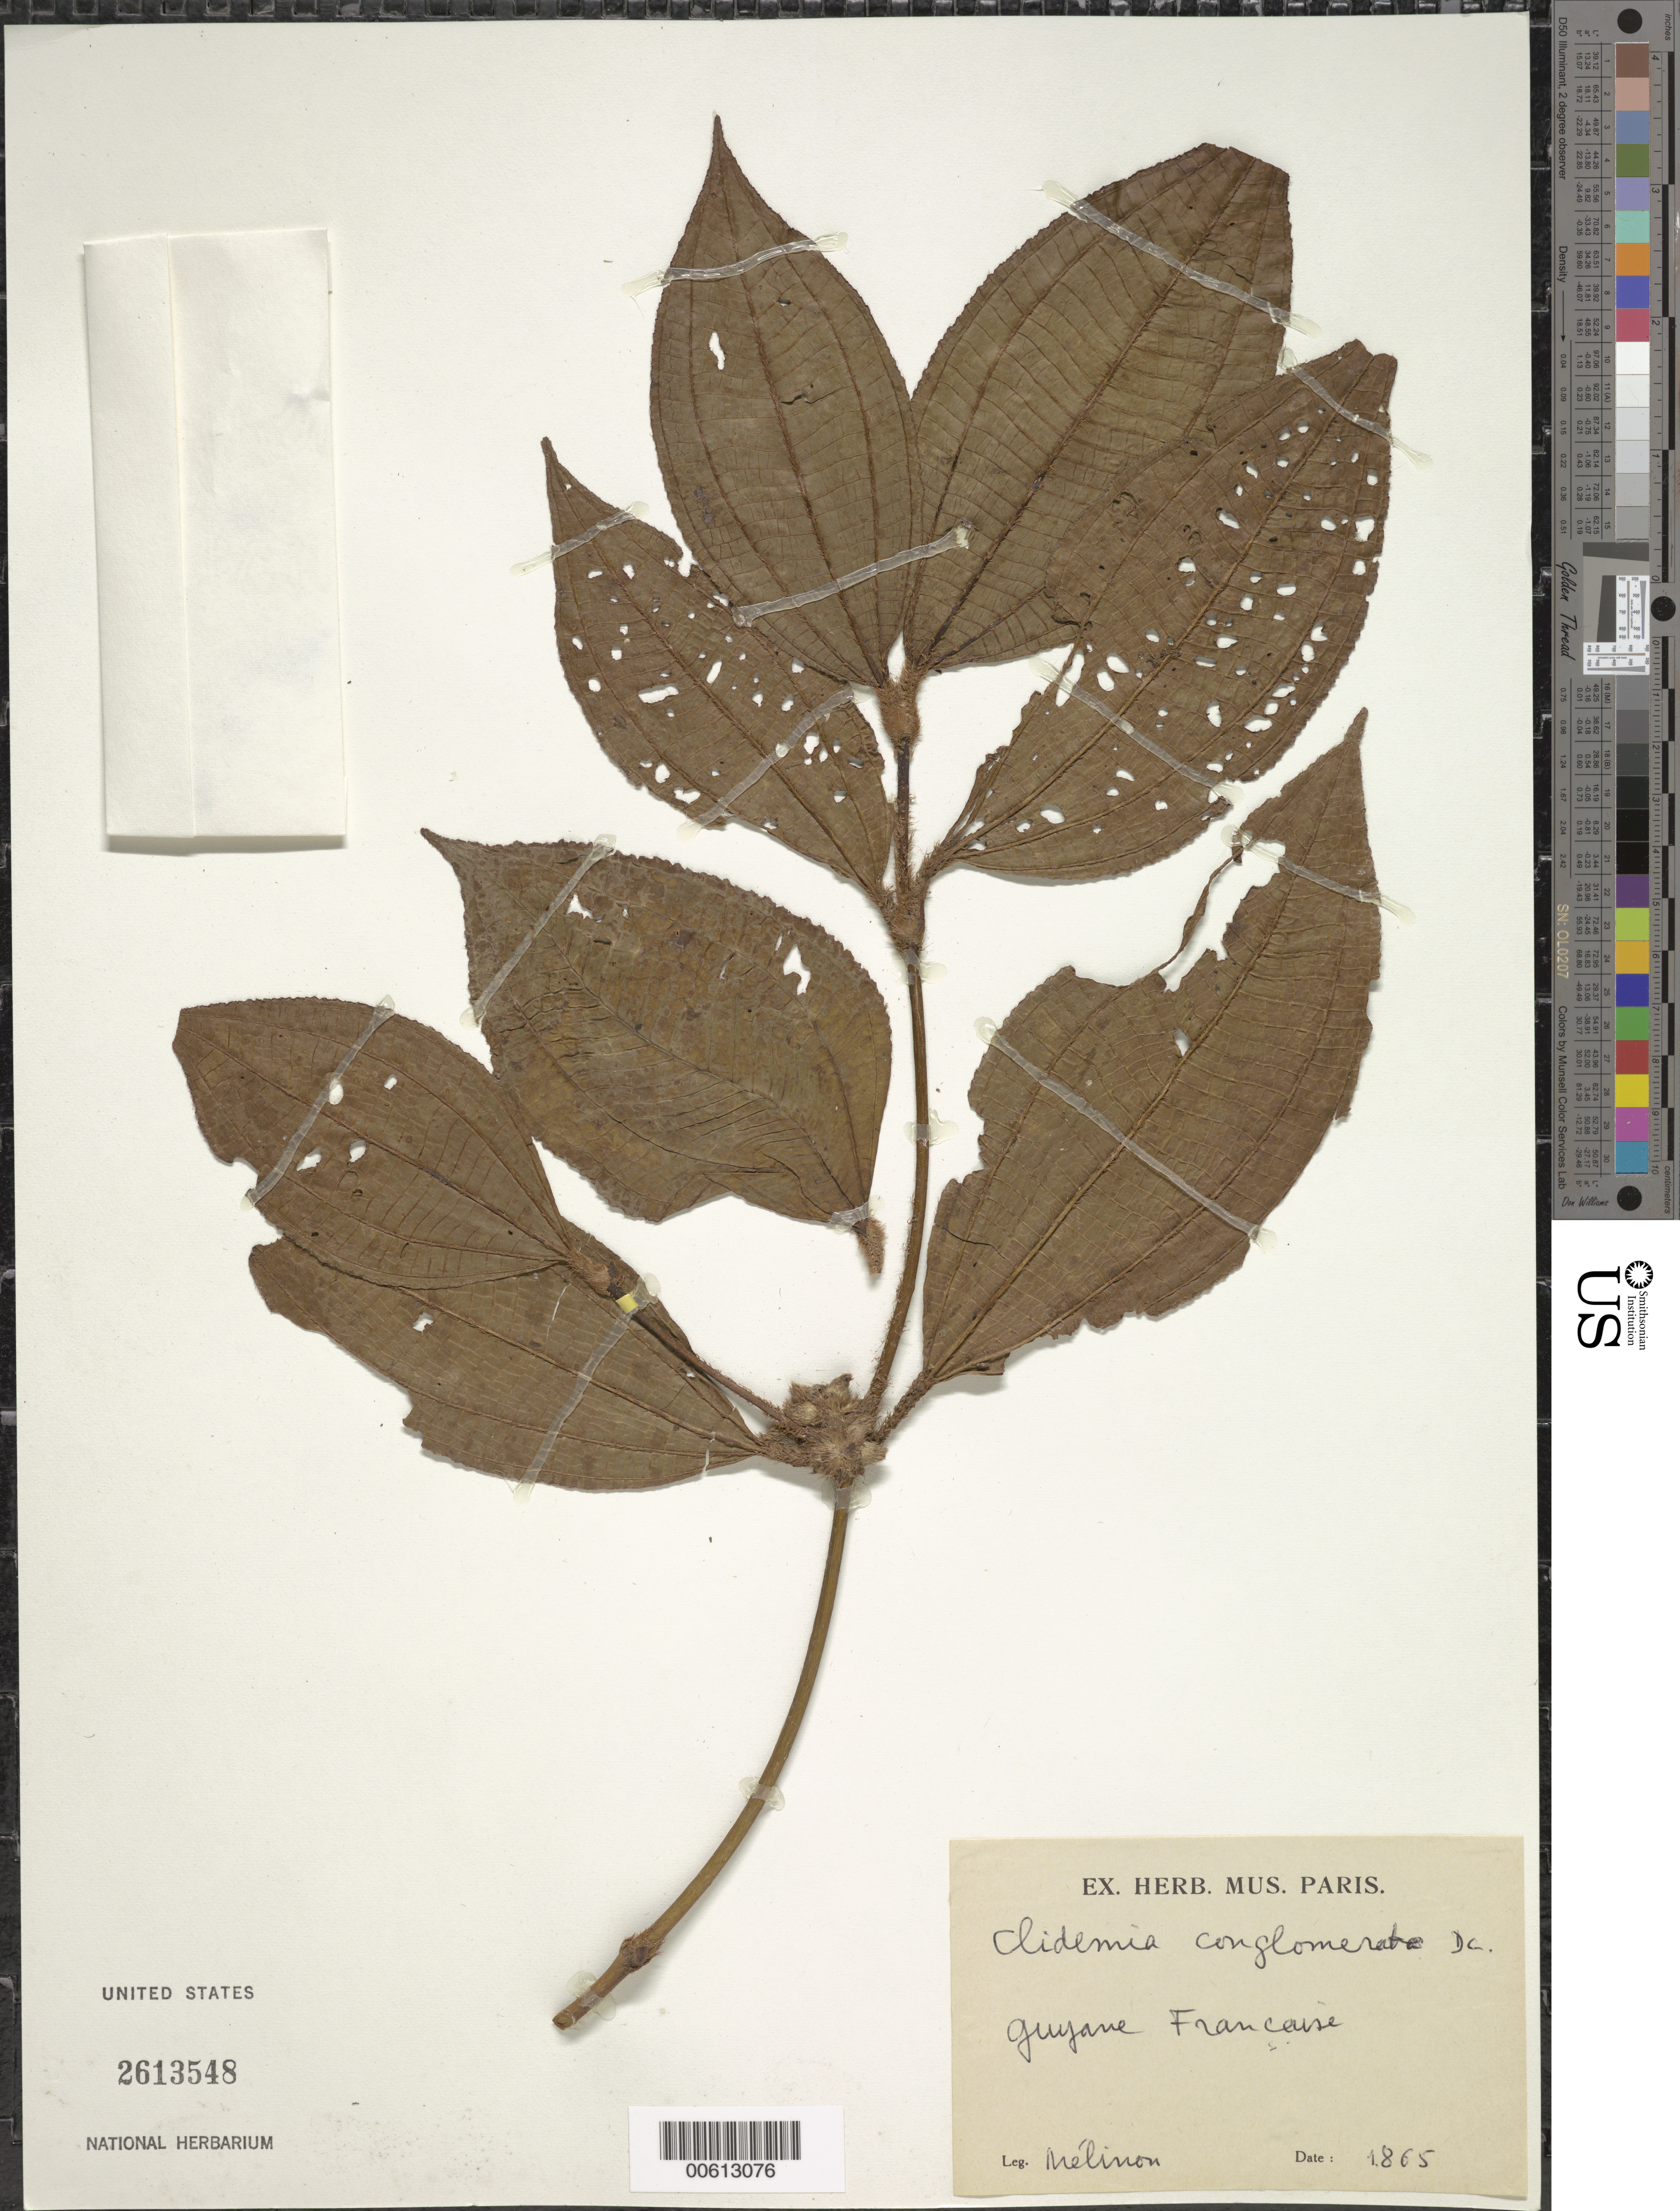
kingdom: Plantae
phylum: Tracheophyta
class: Magnoliopsida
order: Myrtales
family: Melastomataceae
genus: Clidemia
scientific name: Clidemia conglomerata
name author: DC.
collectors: E. Mélinon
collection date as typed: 1865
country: French Guiana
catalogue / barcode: US 2613548